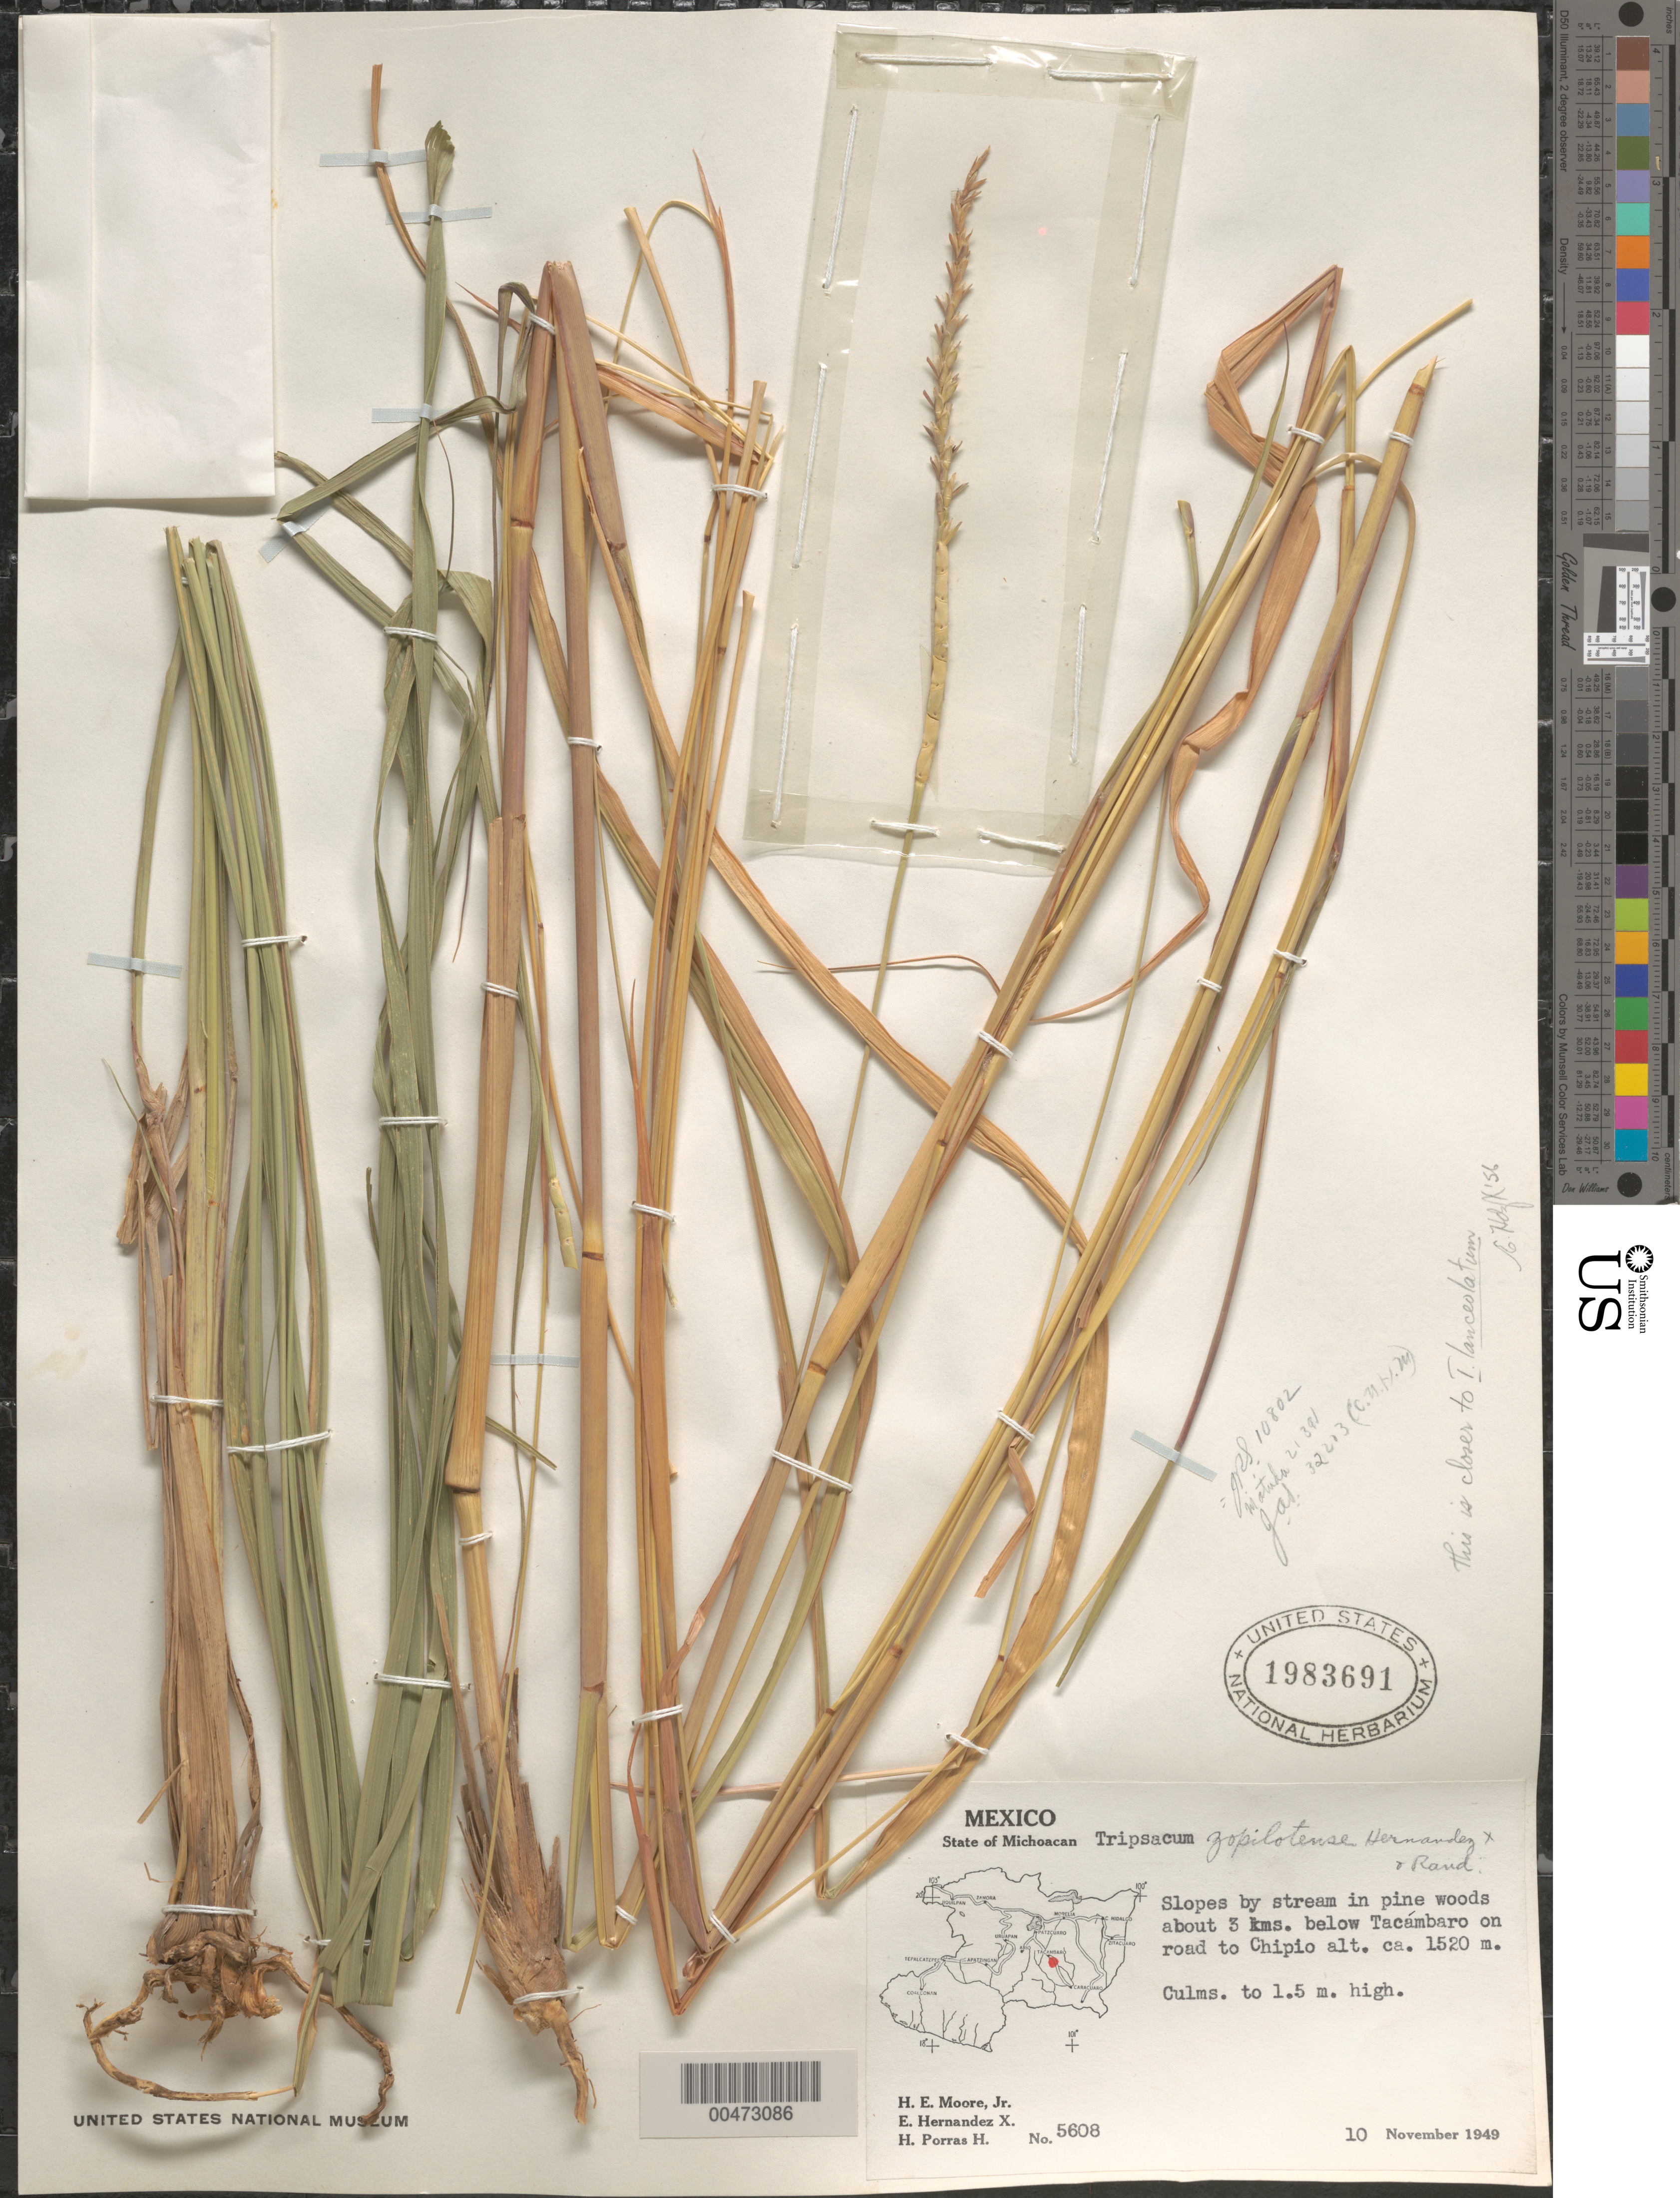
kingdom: Plantae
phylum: Tracheophyta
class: Liliopsida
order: Poales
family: Poaceae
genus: Tripsacum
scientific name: Tripsacum zapolitense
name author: Hern.-Xol. & Randolph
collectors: H. E. Moore, E. I. Hernández-X. & H. Porras-H.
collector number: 5608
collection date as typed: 10 Nov 1949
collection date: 1949-11-10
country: Mexico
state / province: Michoacán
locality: About 3 km below Tacámbaro on road to Chipio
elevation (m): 1520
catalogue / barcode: US 1983691